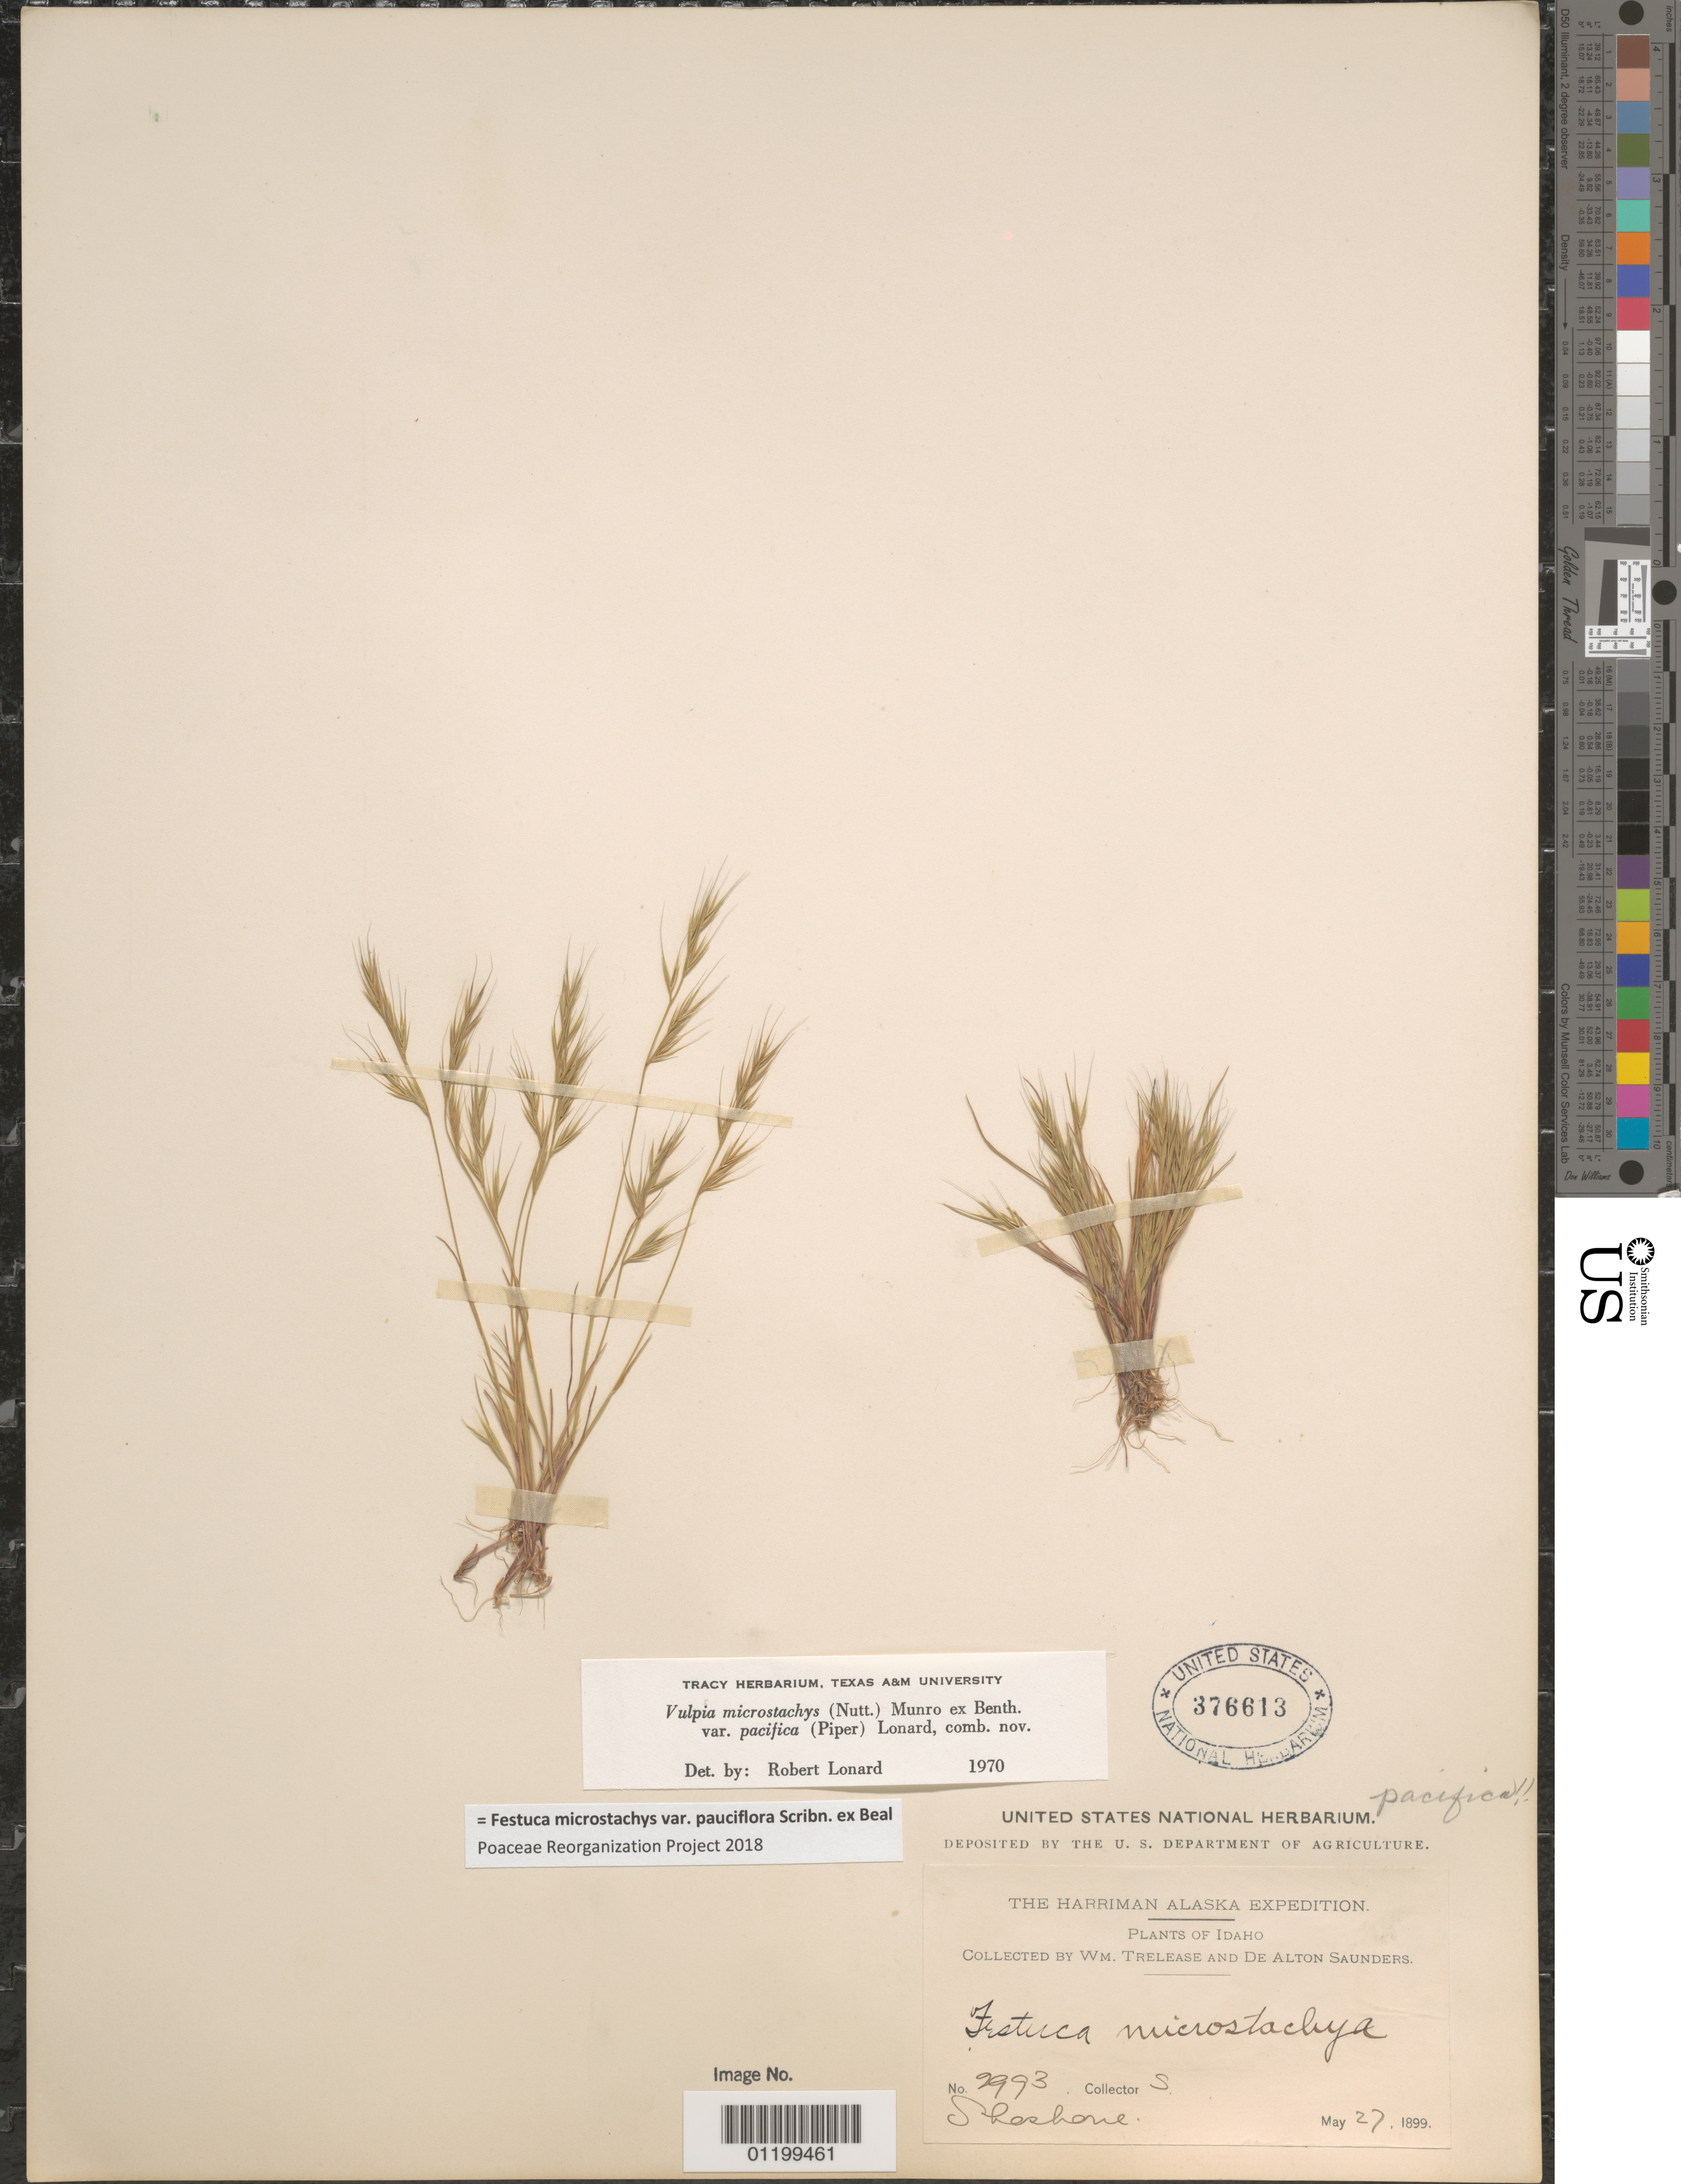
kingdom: Plantae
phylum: Tracheophyta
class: Liliopsida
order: Poales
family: Poaceae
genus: Festuca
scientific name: Festuca microstachys var. pauciflora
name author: Scribn. ex W.J. Beal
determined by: Poaceae Reorganization Project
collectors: W. Trelease & D. Saunders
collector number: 2993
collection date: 1899-05-27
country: United States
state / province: Idaho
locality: Shoshone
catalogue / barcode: US 376613